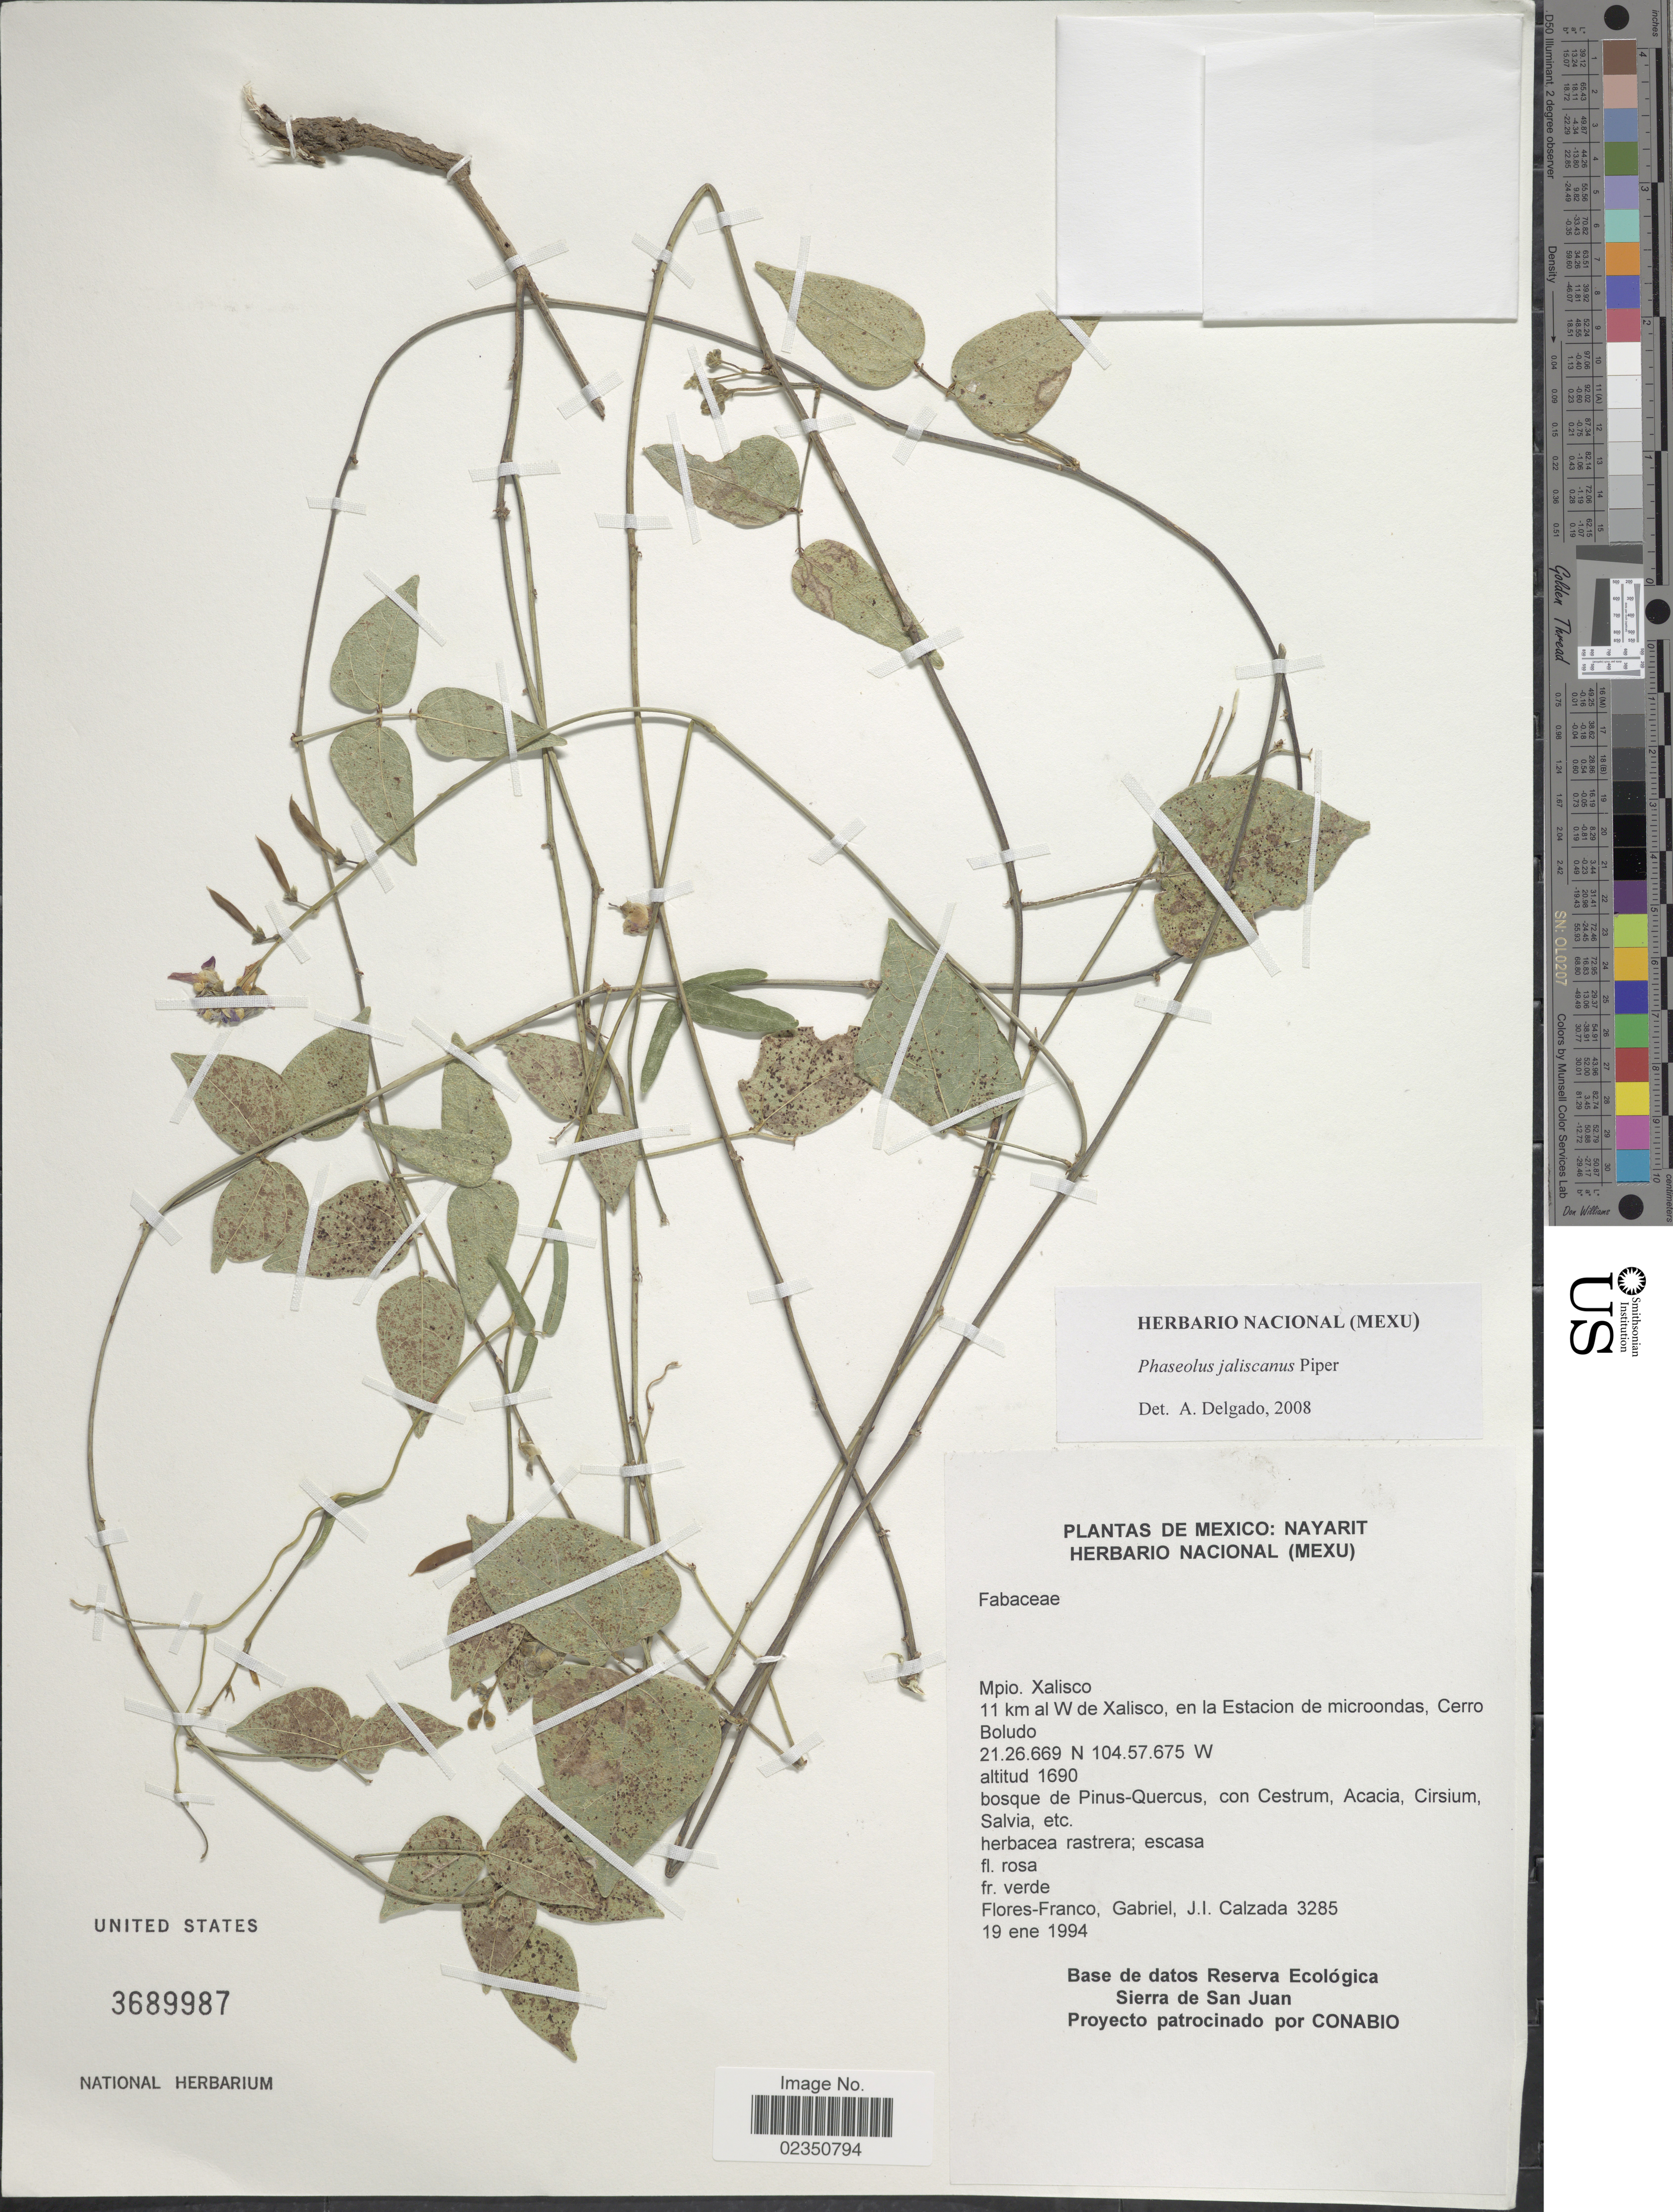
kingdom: Plantae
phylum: Tracheophyta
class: Magnoliopsida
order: Fabales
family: Fabaceae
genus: Phaseolus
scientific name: Phaseolus jaliscanus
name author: Piper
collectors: -. Gabriel & J. I. Calzada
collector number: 3285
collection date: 1994-01-19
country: Mexico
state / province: Nayarit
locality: Mpio. Xalisco, 11 km al W de Xalisco, en la Estacion de microondas, Cerro Boludo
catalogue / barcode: US 3689987